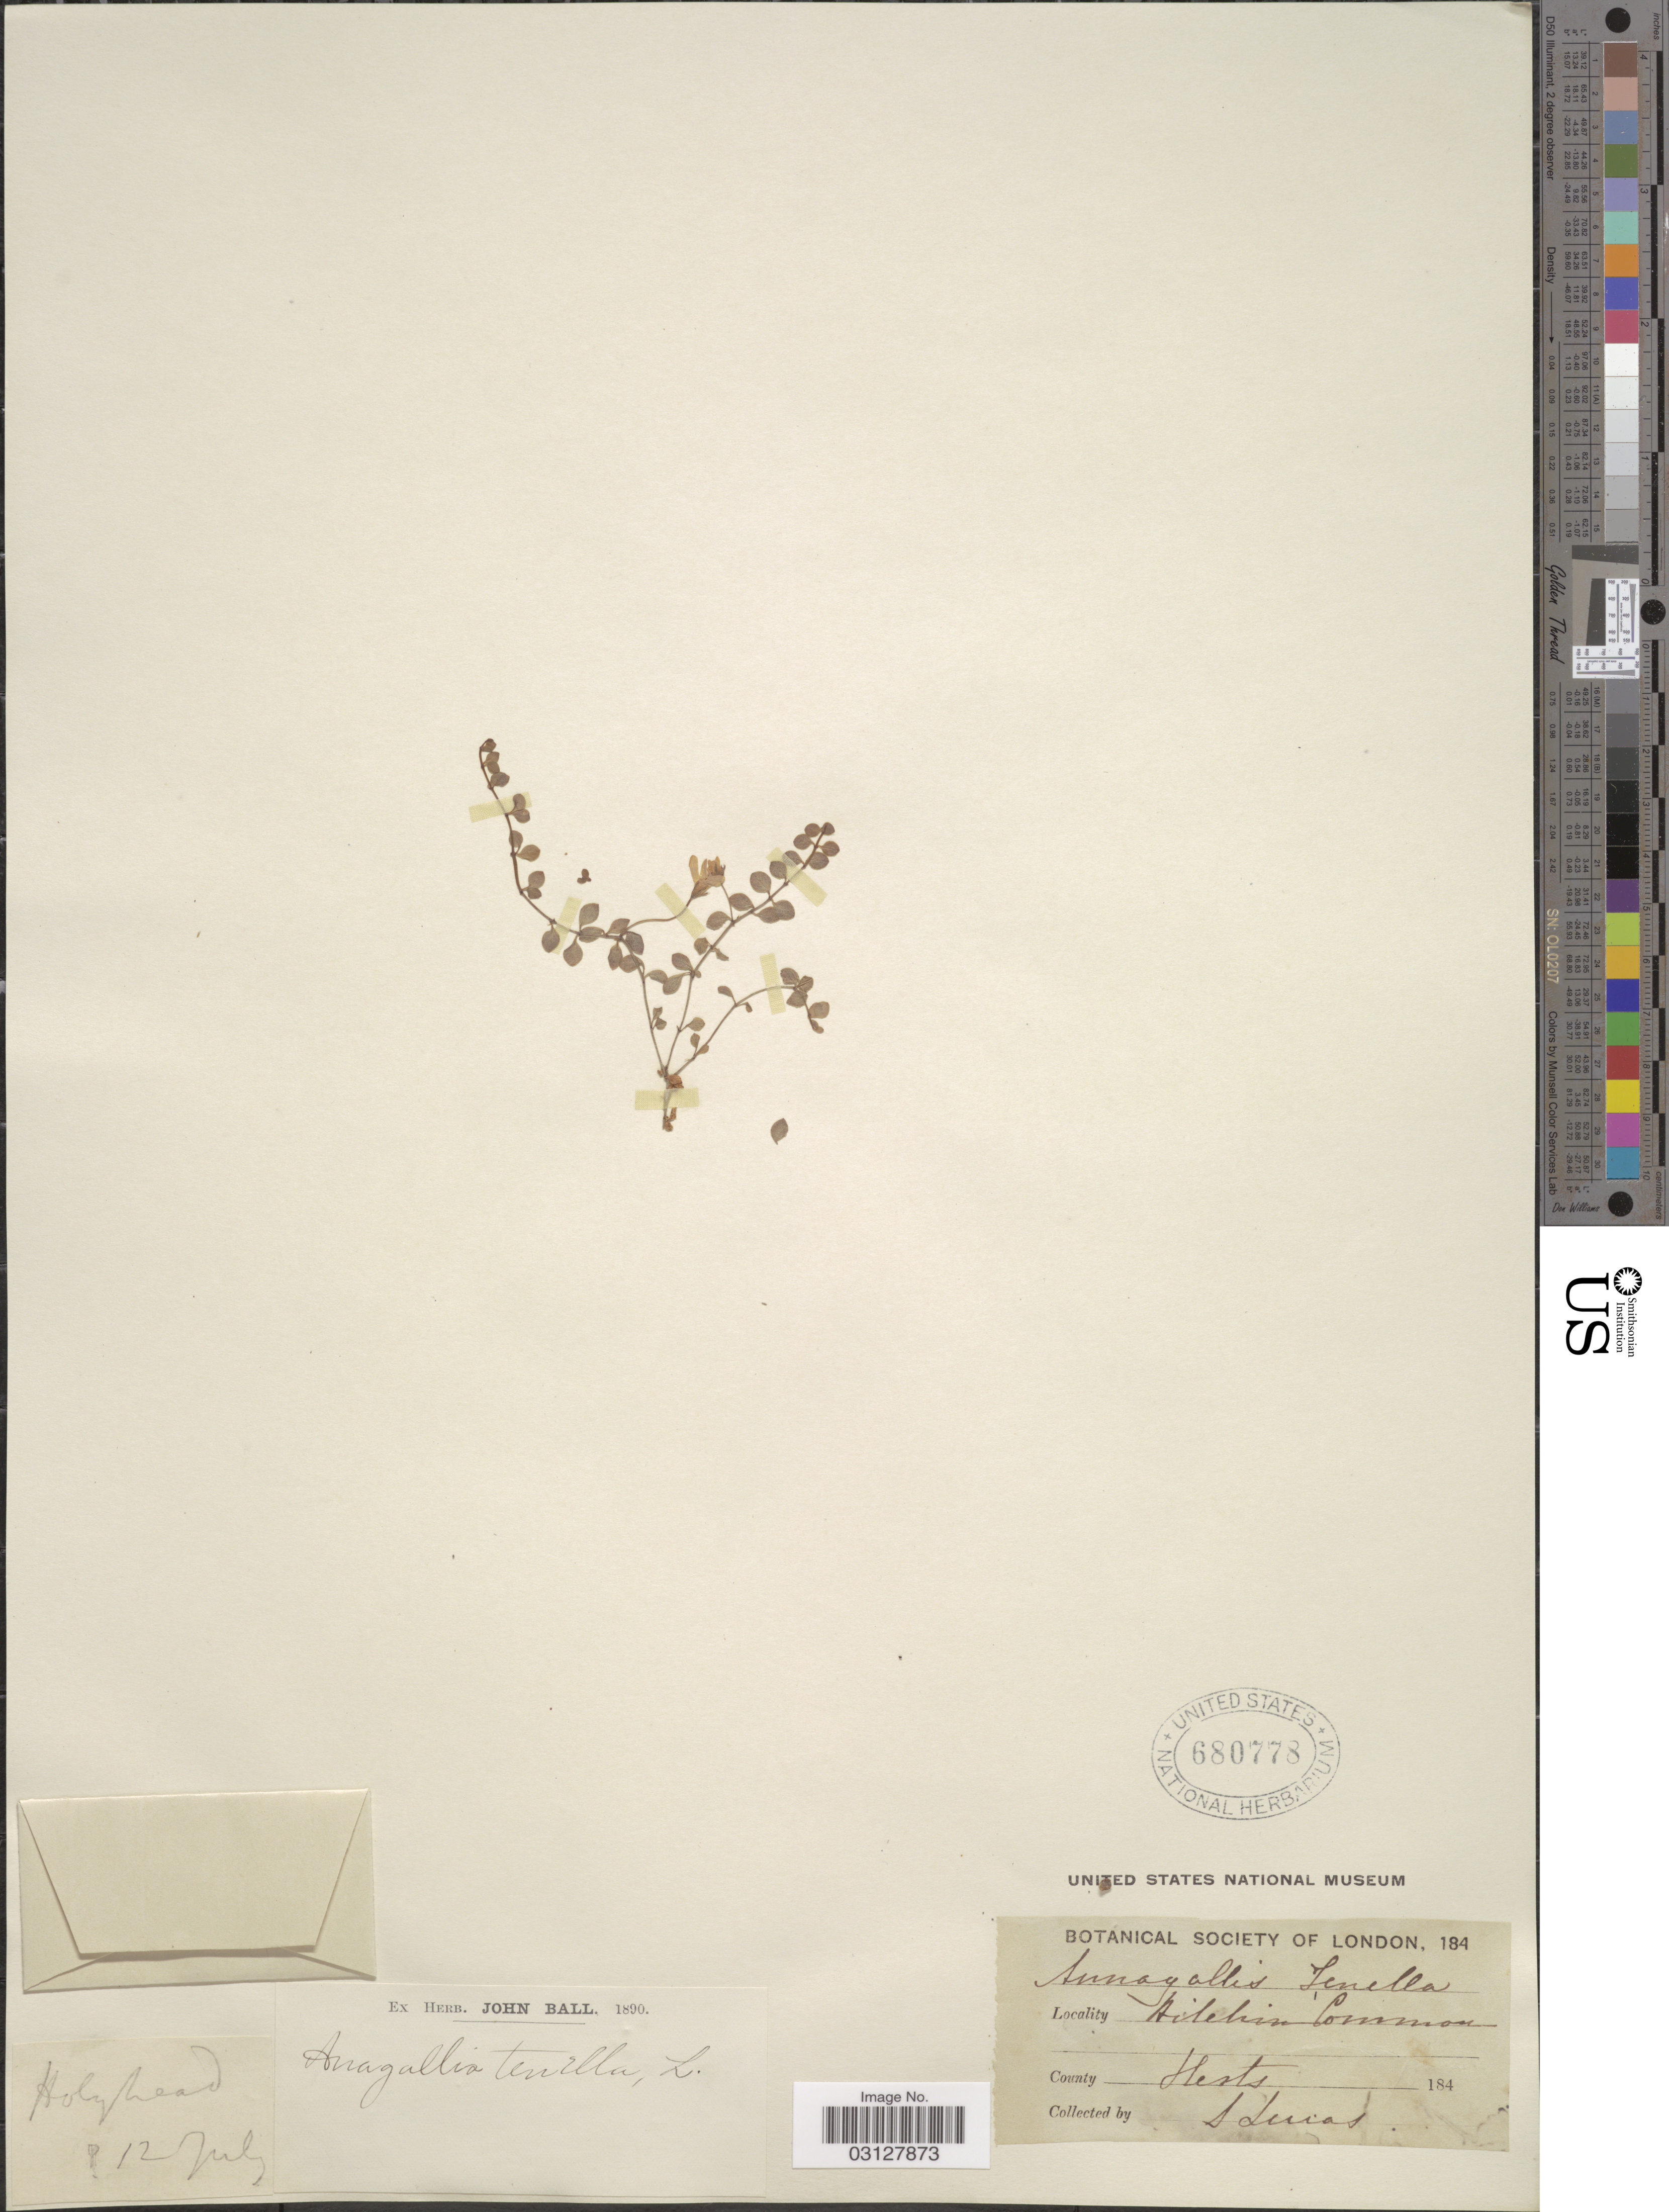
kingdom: Plantae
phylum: Tracheophyta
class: Magnoliopsida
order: Ericales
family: Primulaceae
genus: Anagallis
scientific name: Anagallis tenella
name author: (L.) L.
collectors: S. Lucas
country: United Kingdom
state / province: England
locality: Holyhead. Hitchin, County Herts.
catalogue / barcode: US 680778